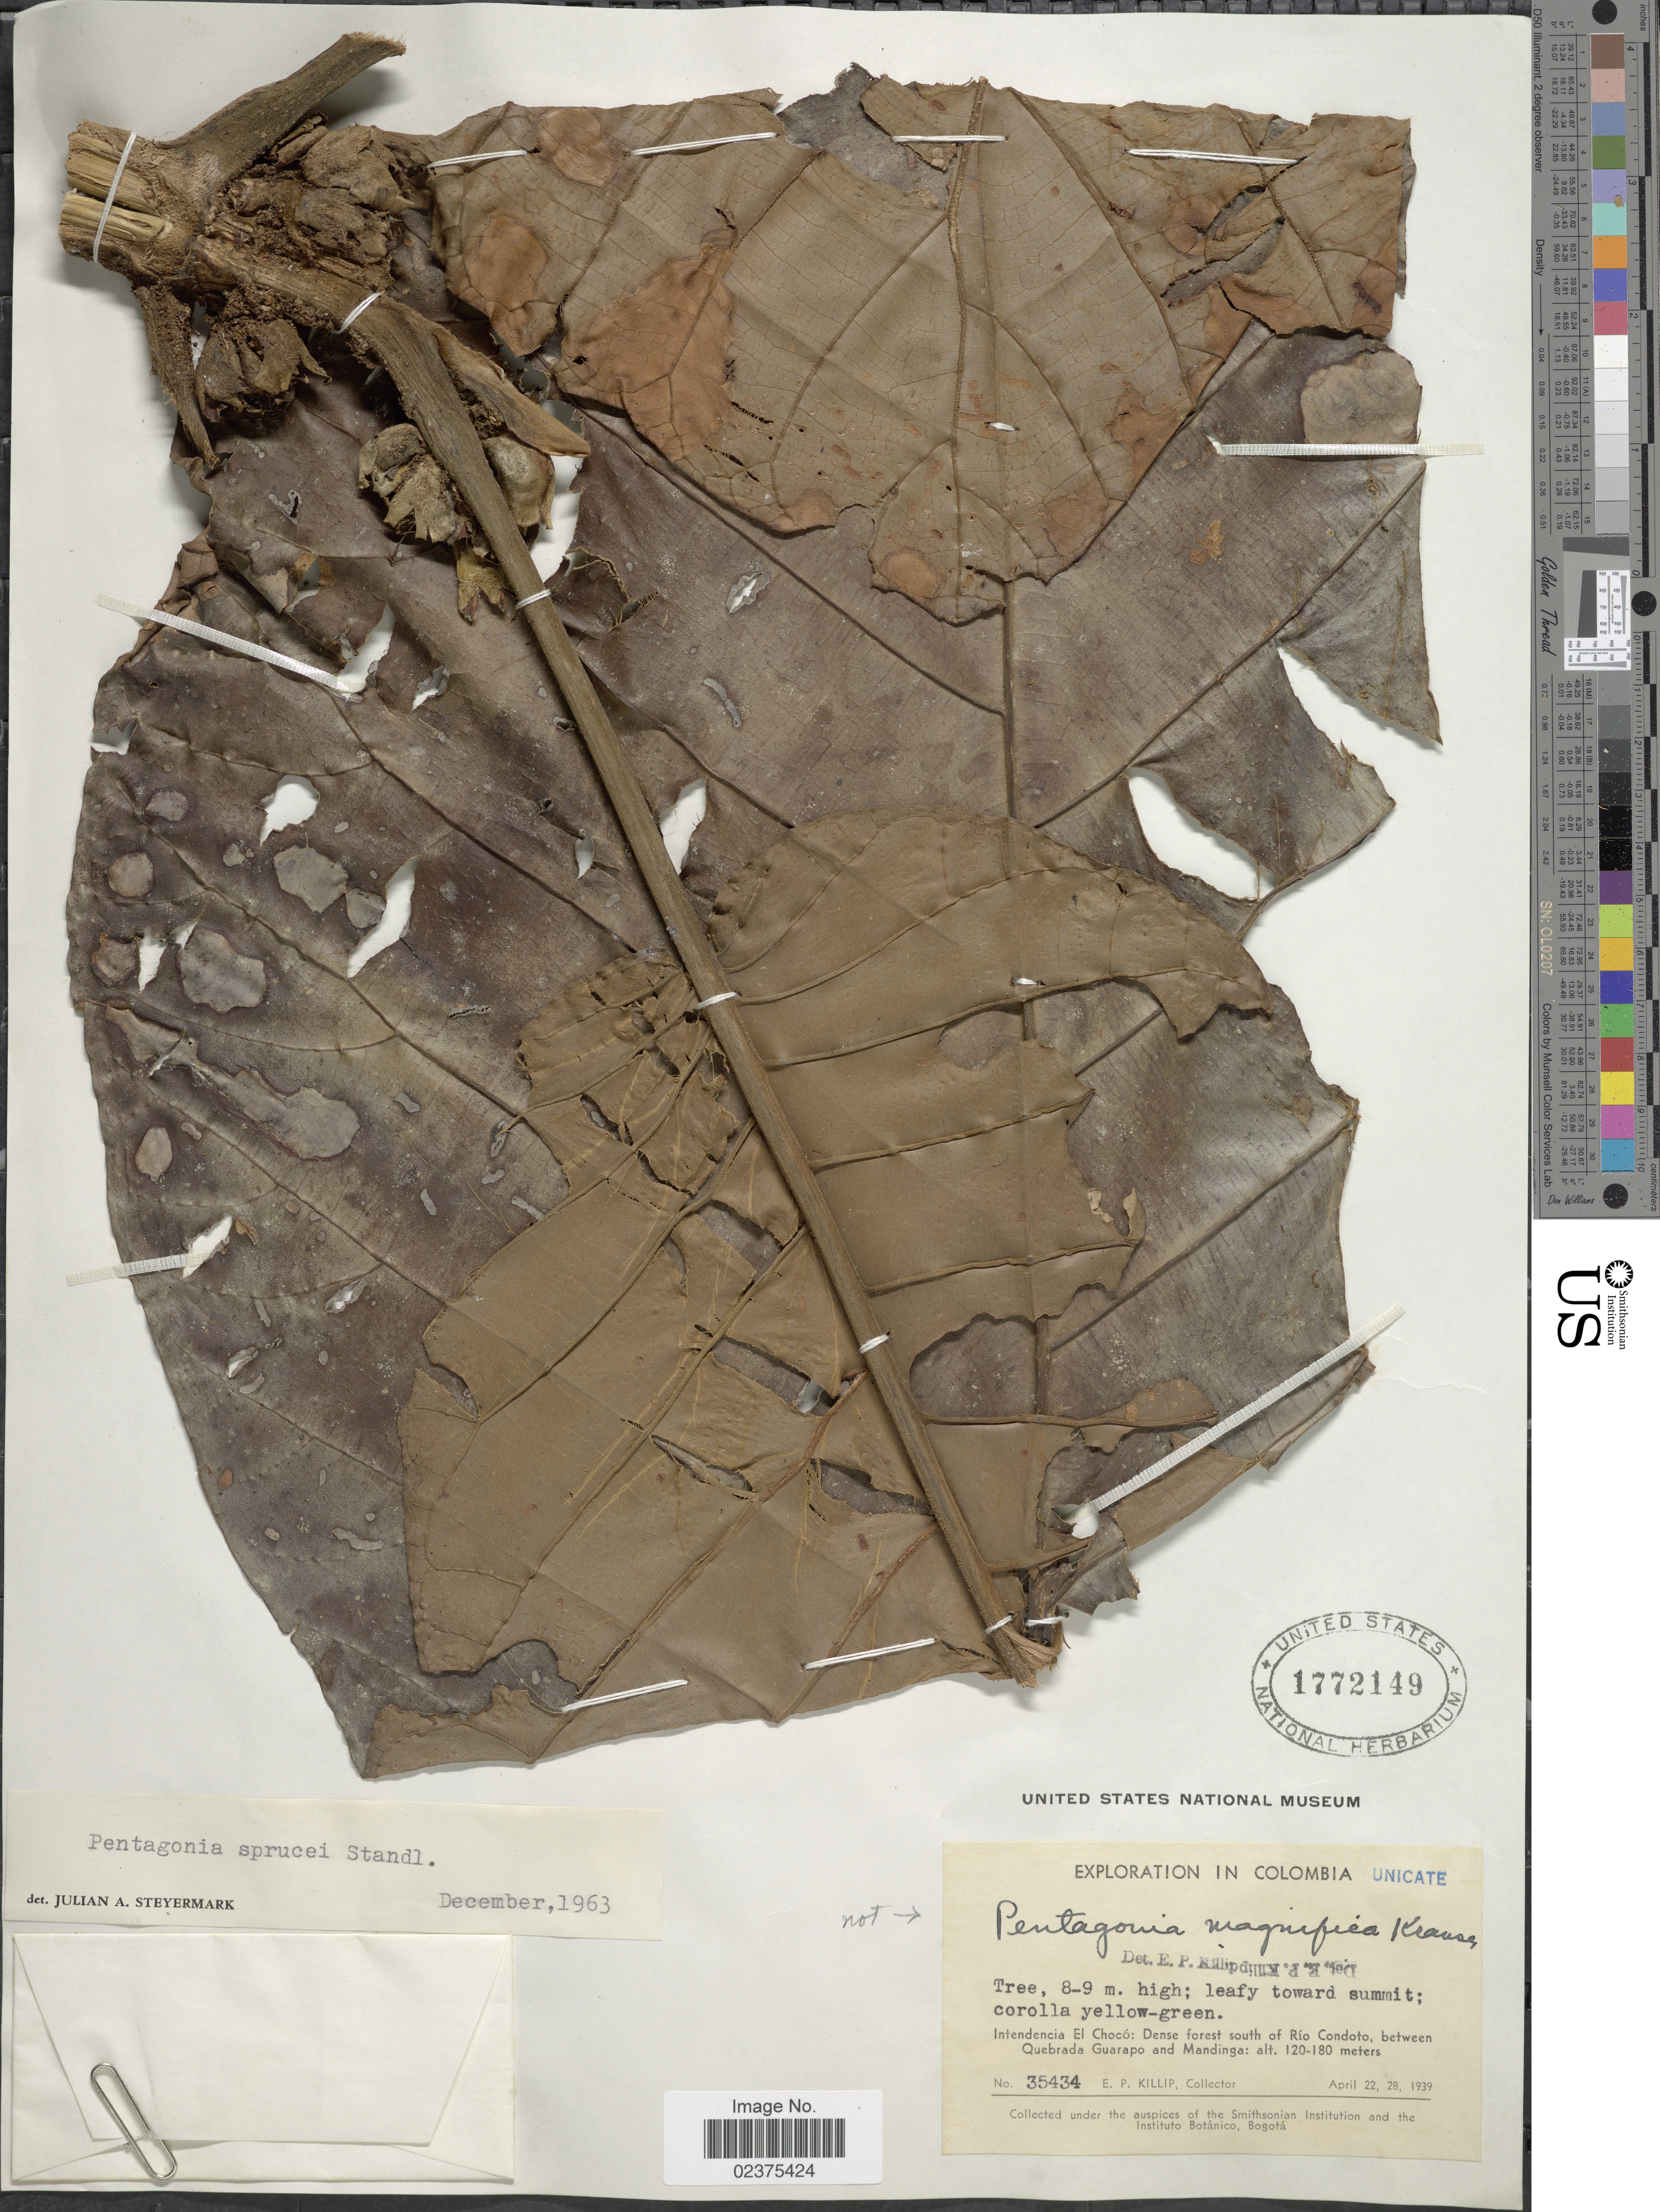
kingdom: Plantae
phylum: Tracheophyta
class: Magnoliopsida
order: Gentianales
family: Rubiaceae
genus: Pentagonia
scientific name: Pentagonia sprucei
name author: Standl.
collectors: E. P. Killip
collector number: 35434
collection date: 1939-04-22/1939-04-28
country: Colombia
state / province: Chocó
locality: Intendencia El Choco: Dense forest south of Rio Condoto, between Quebrada Guarapo and Mandinga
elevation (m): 120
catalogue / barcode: US 1772149